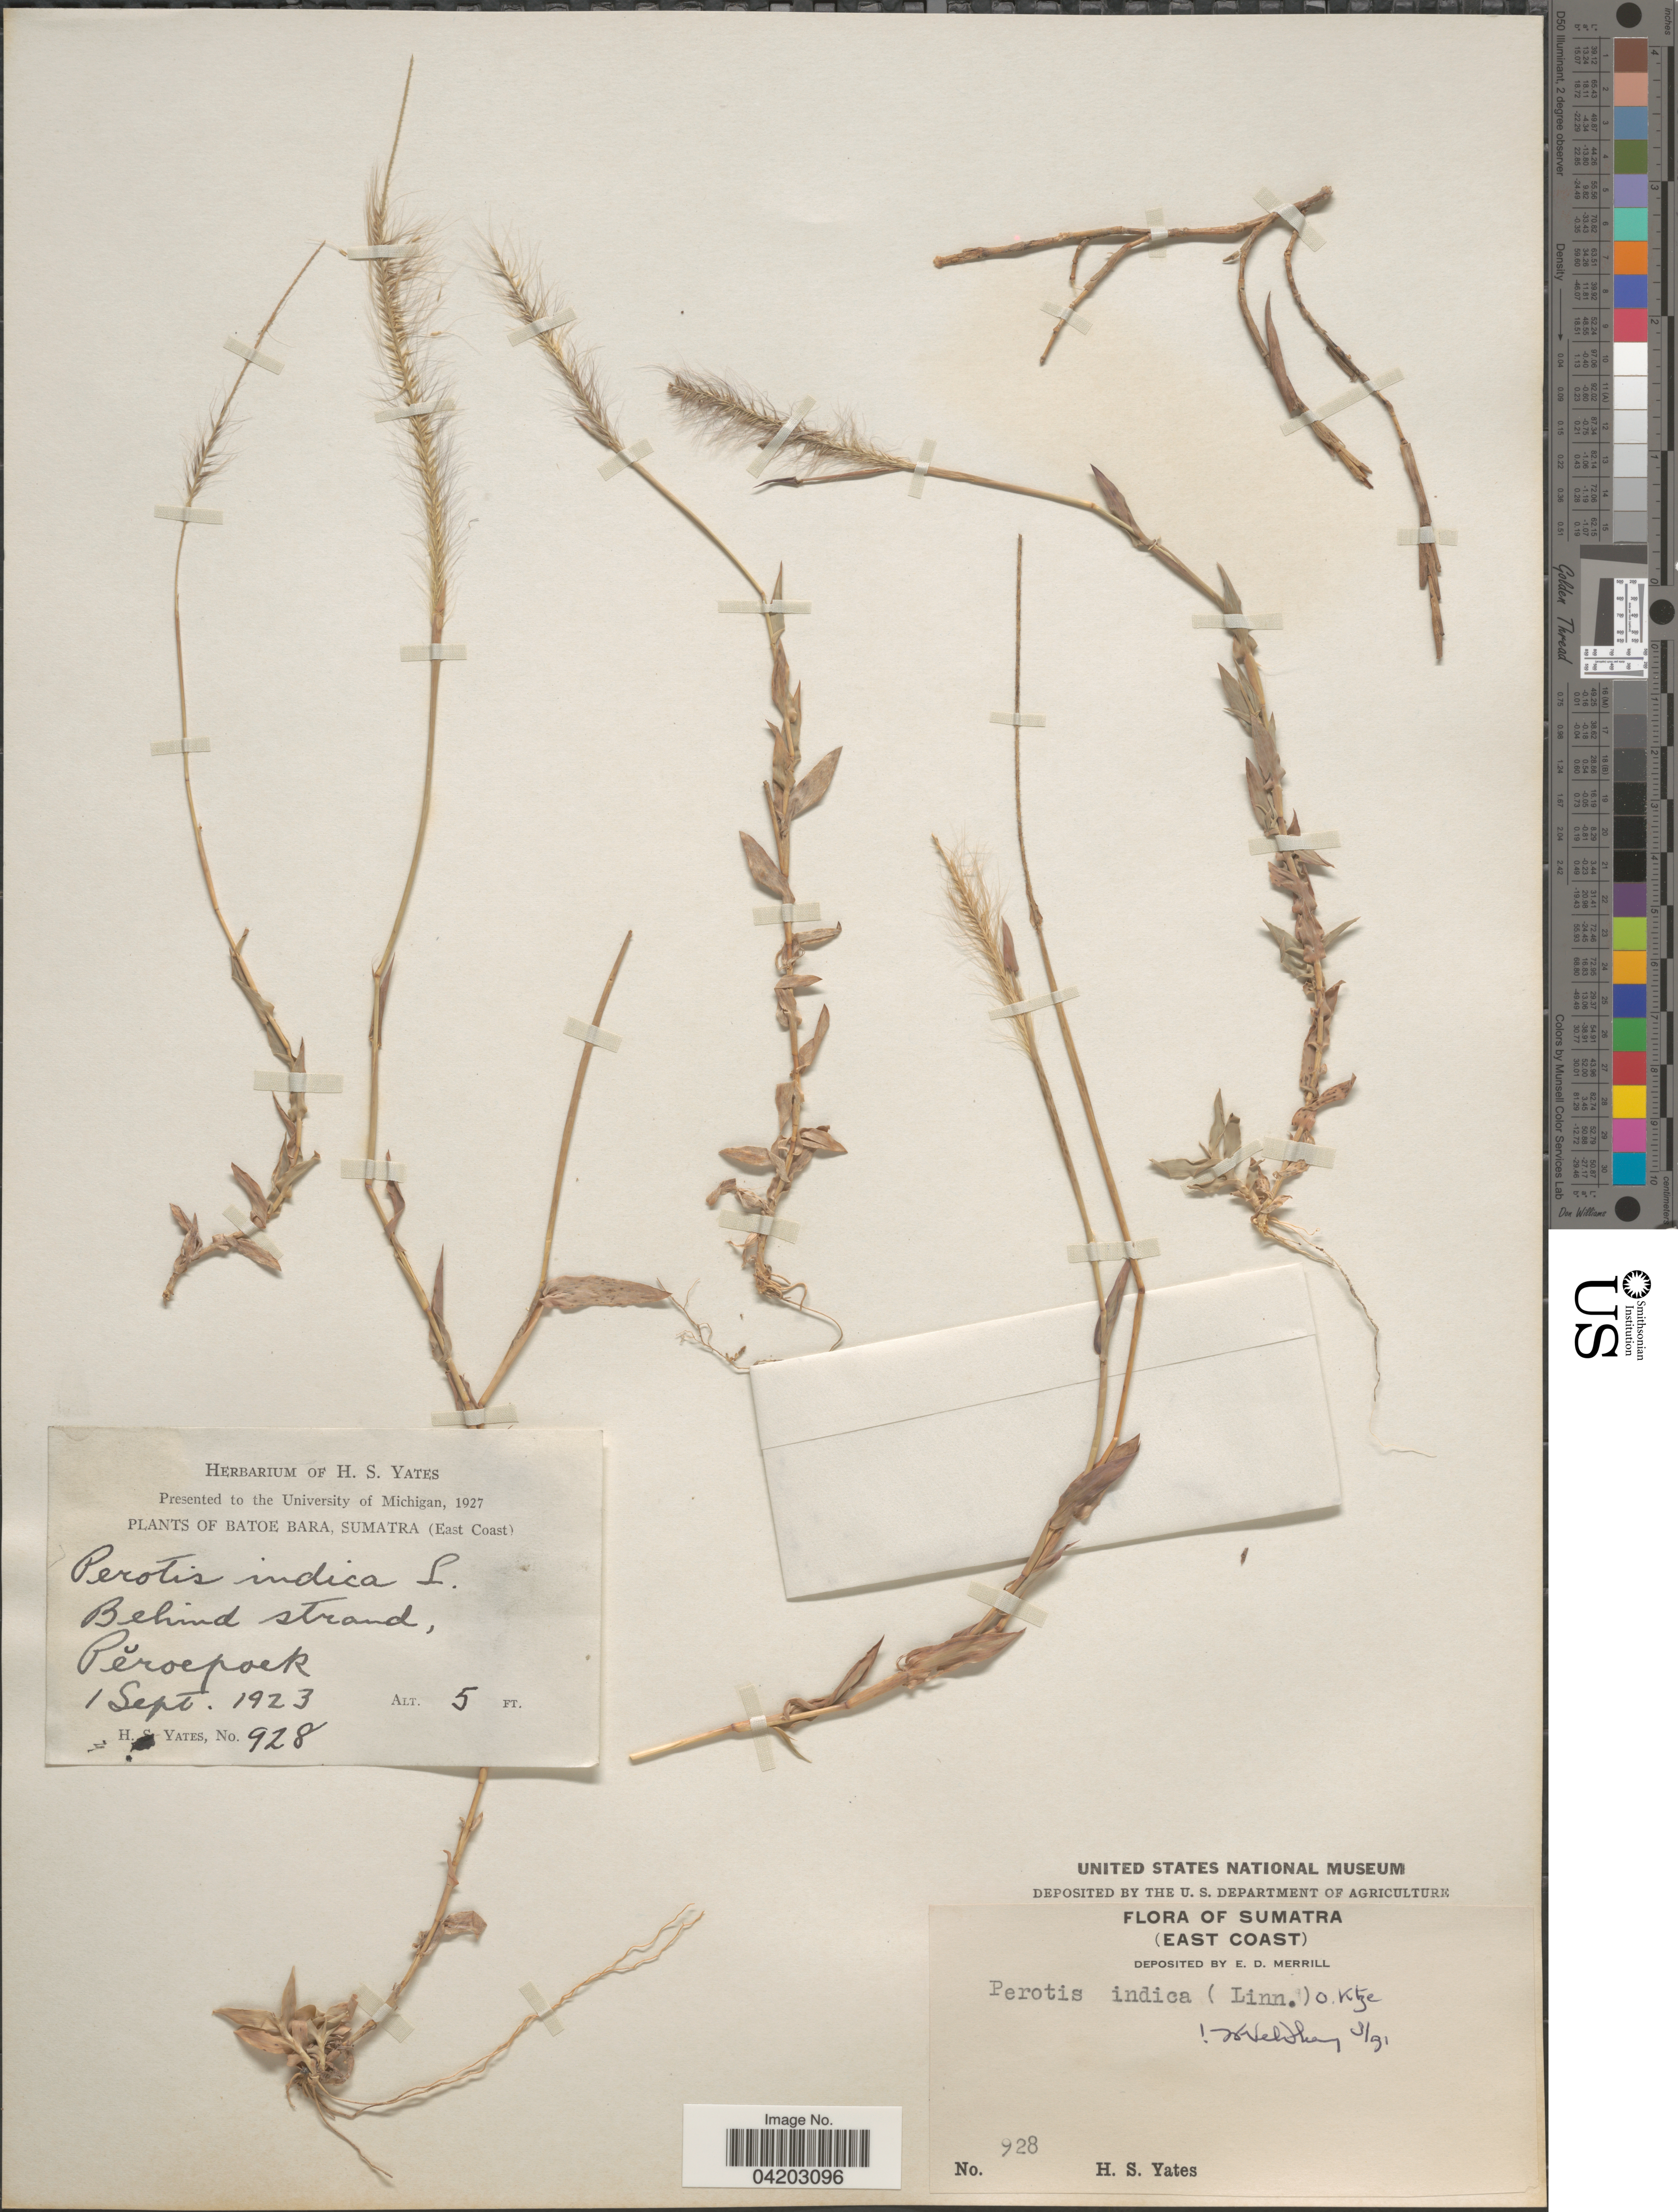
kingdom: Plantae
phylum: Tracheophyta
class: Liliopsida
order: Poales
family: Poaceae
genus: Perotis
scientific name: Perotis indica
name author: (L.) Kuntze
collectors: H. S. Yates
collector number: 928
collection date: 1923-09-01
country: Indonesia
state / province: Sumatra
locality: (East Coast). Batoe Bara. Behind strand, Péroepoek.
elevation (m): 2